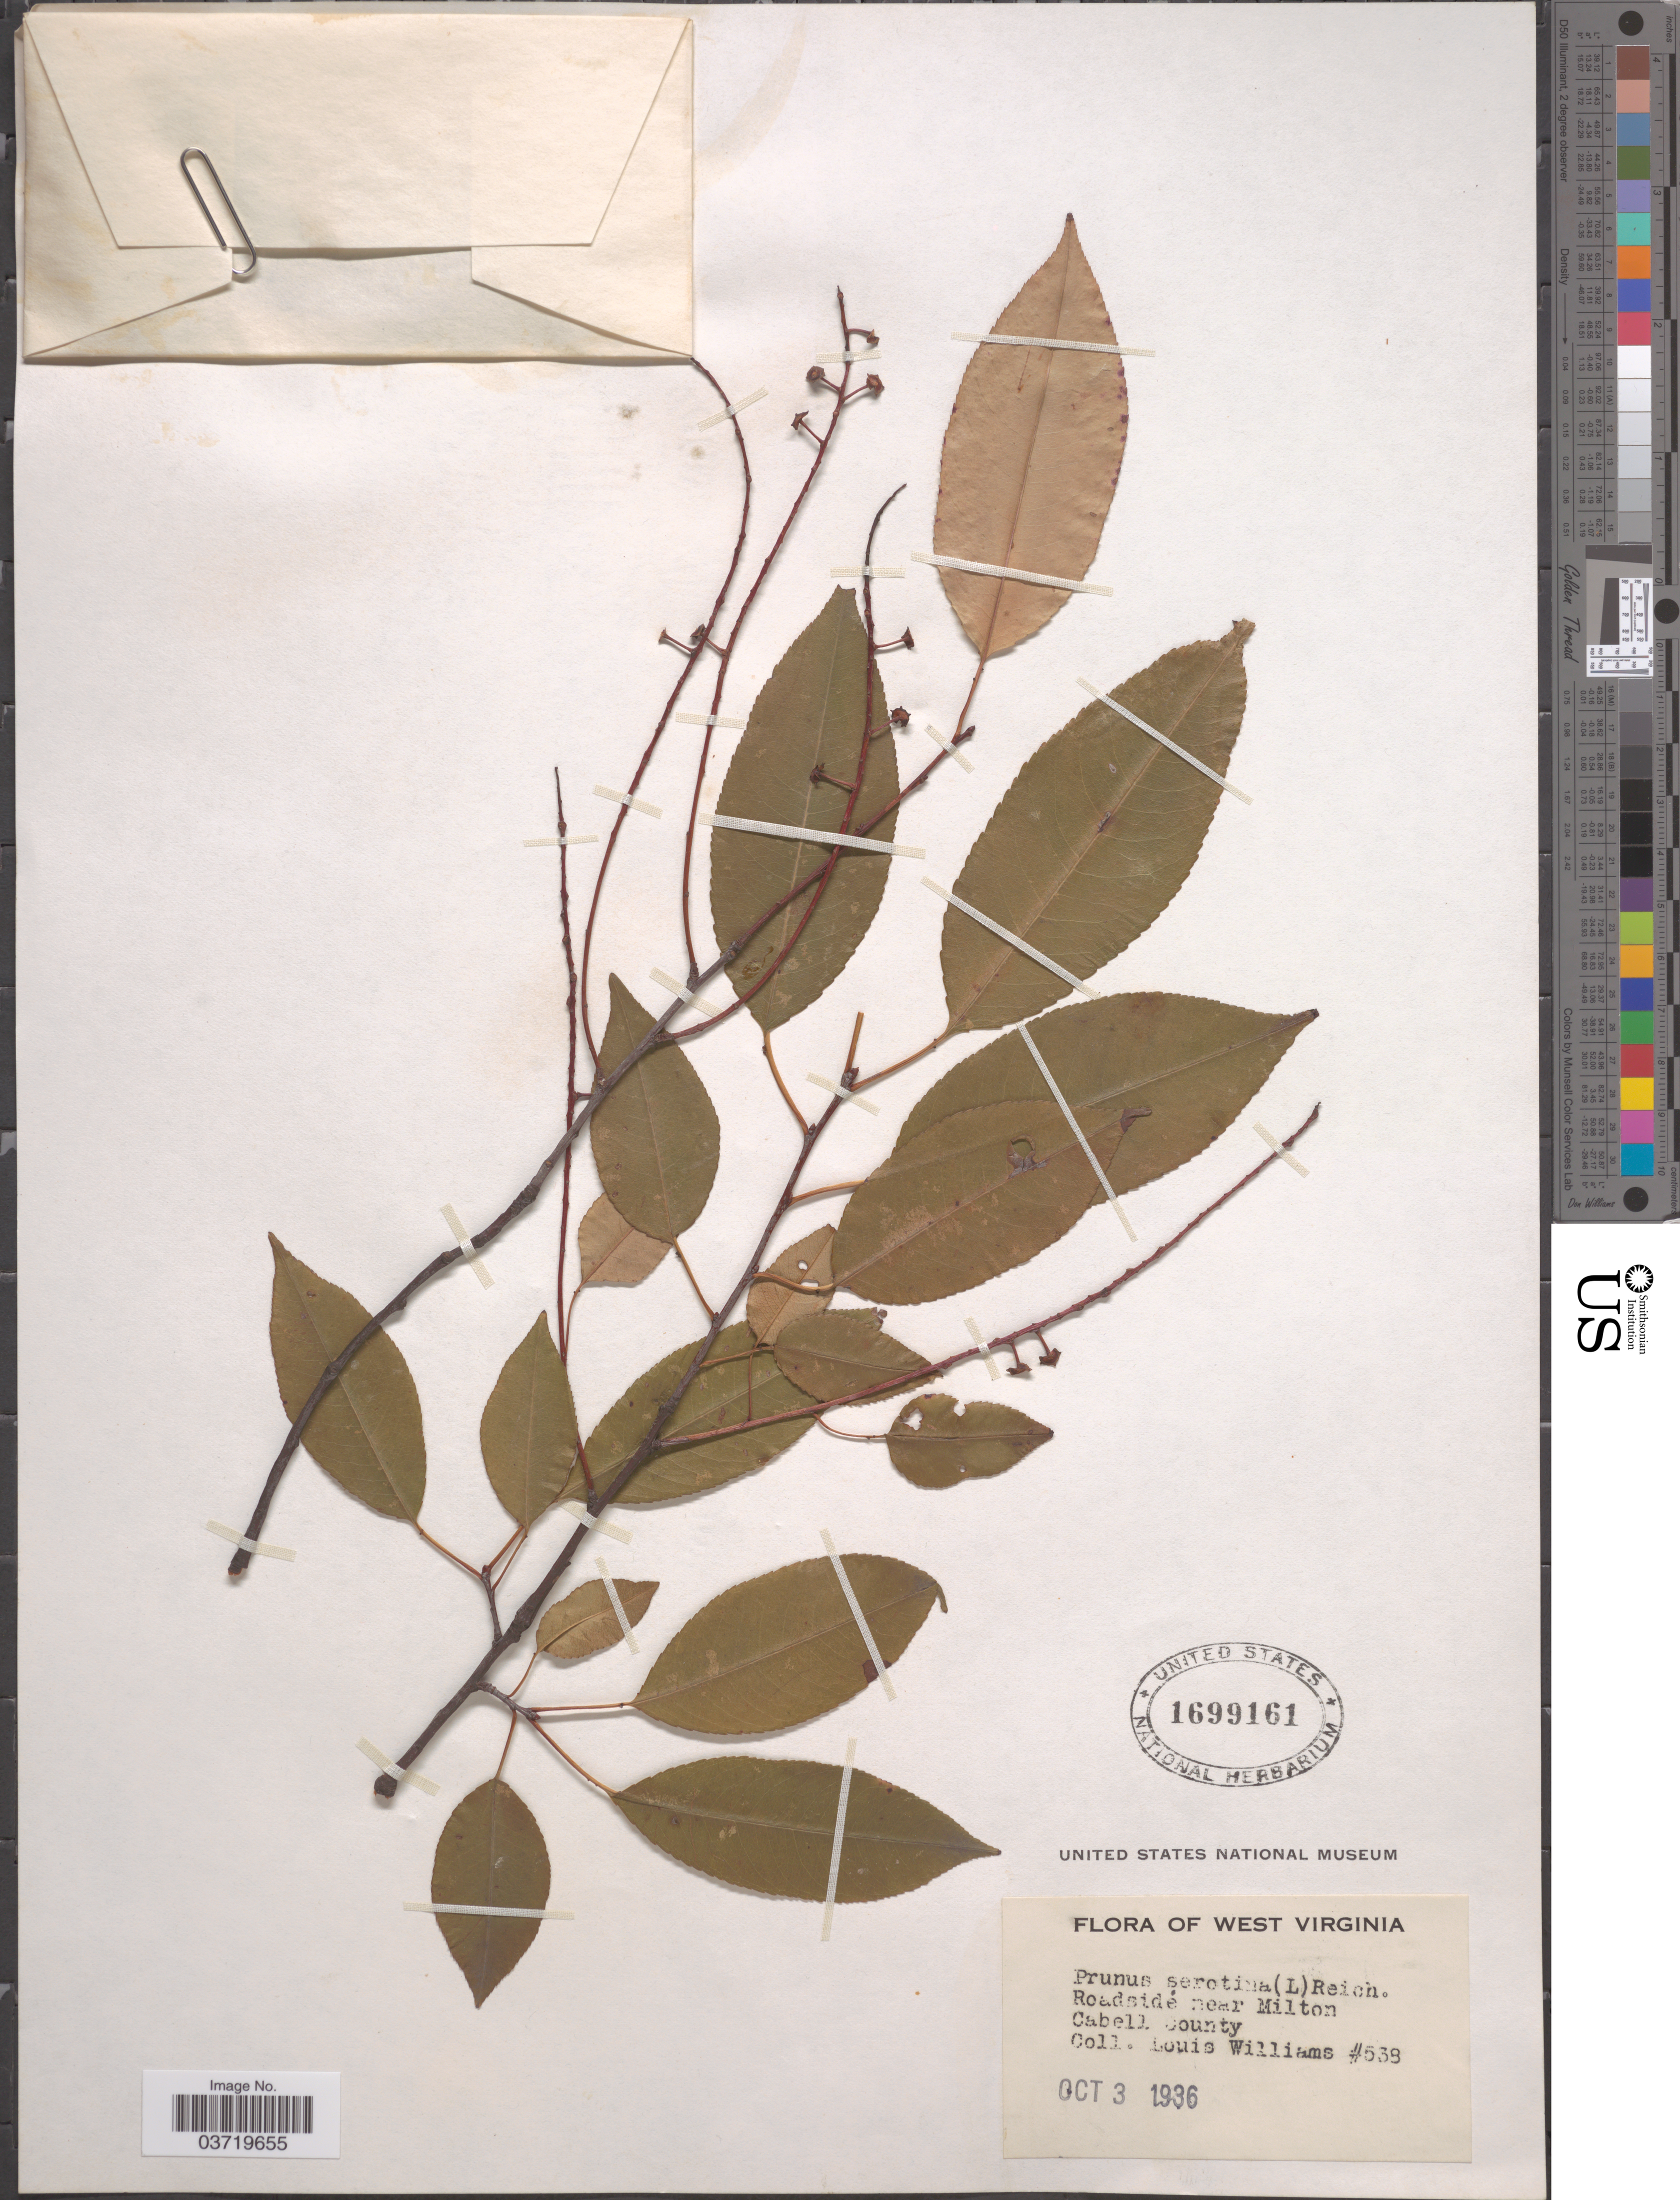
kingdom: Plantae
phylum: Tracheophyta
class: Magnoliopsida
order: Rosales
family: Rosaceae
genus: Prunus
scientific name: Prunus serotina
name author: Ehrh.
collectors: L. G. Williams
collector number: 538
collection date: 1936-10-03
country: United States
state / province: West Virginia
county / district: Cabell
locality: Roadside near Milton. Cabell County.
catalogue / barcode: US 1699161